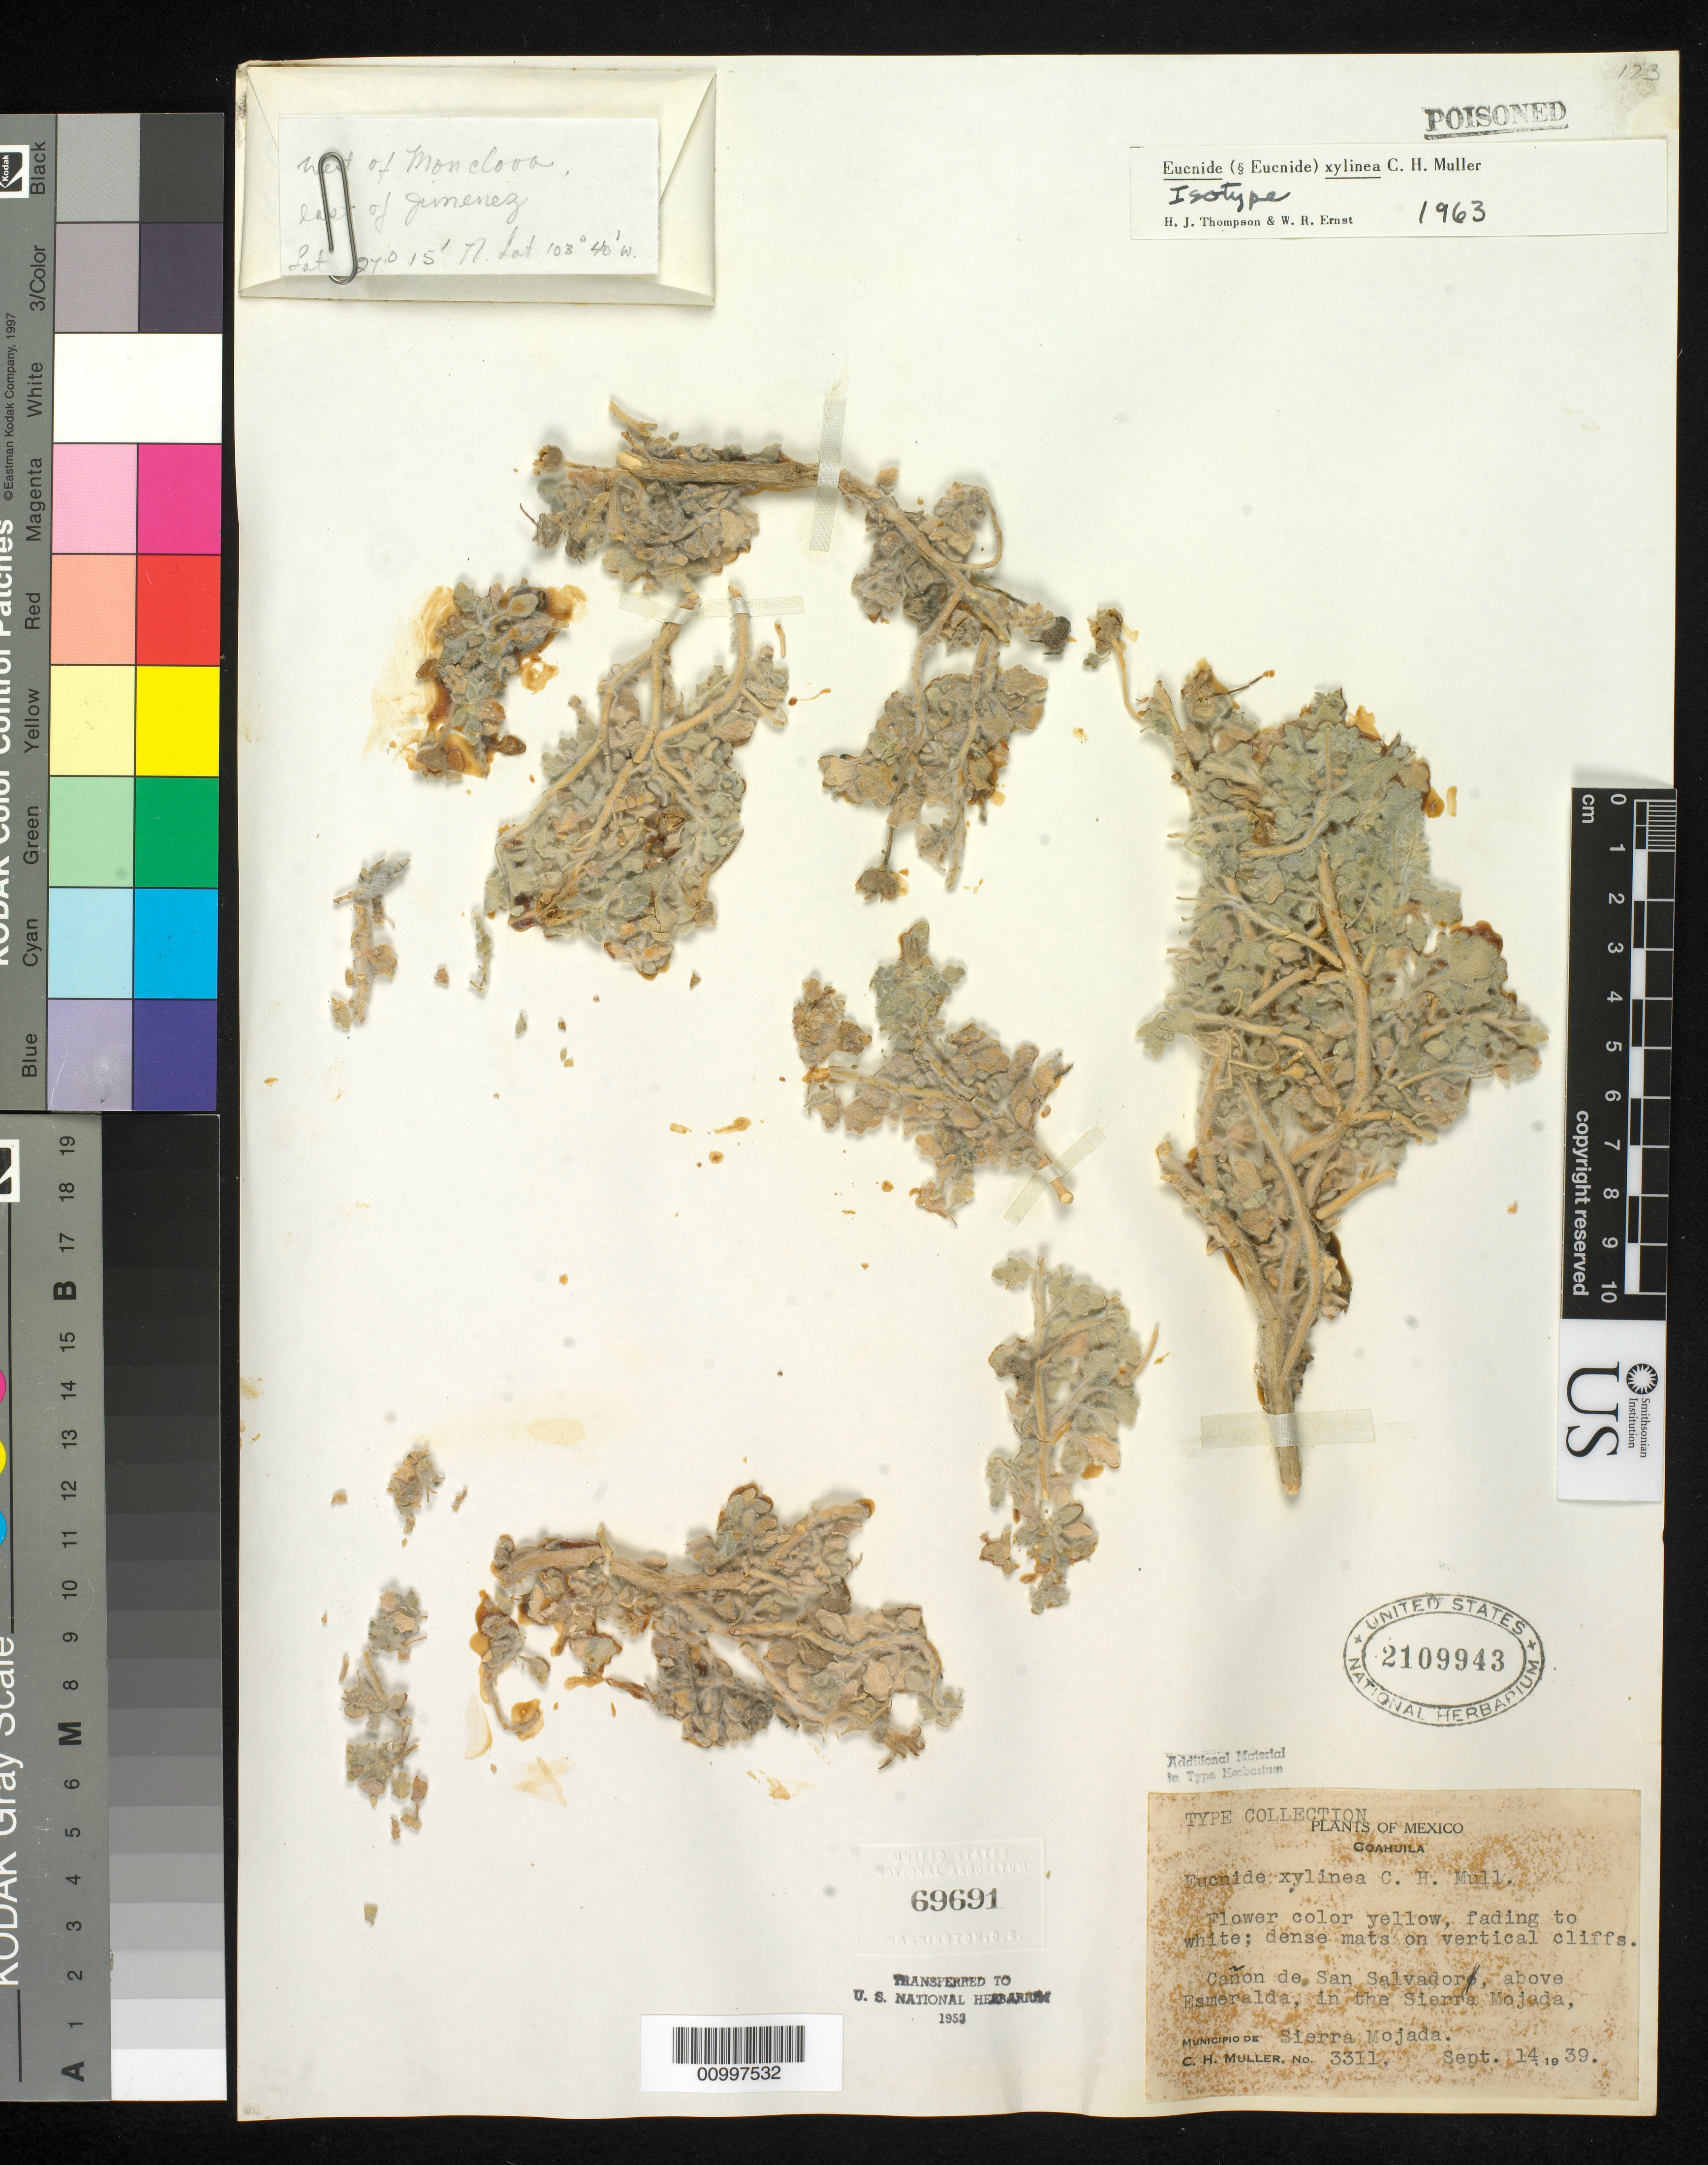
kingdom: Plantae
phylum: Tracheophyta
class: Magnoliopsida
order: Cornales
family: Loasaceae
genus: Eucnide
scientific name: Eucnide xylinea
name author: C.H. Mull.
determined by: Thompson, H. J.; Ernst, W. R.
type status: Isotype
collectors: C. H. Müller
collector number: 3311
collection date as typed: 14 Sep 1939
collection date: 1939-09-14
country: Mexico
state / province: Coahuila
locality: Cañon de San Salvador, above Esmeralda, in the Sierra Mojada.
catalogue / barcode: US 2109943